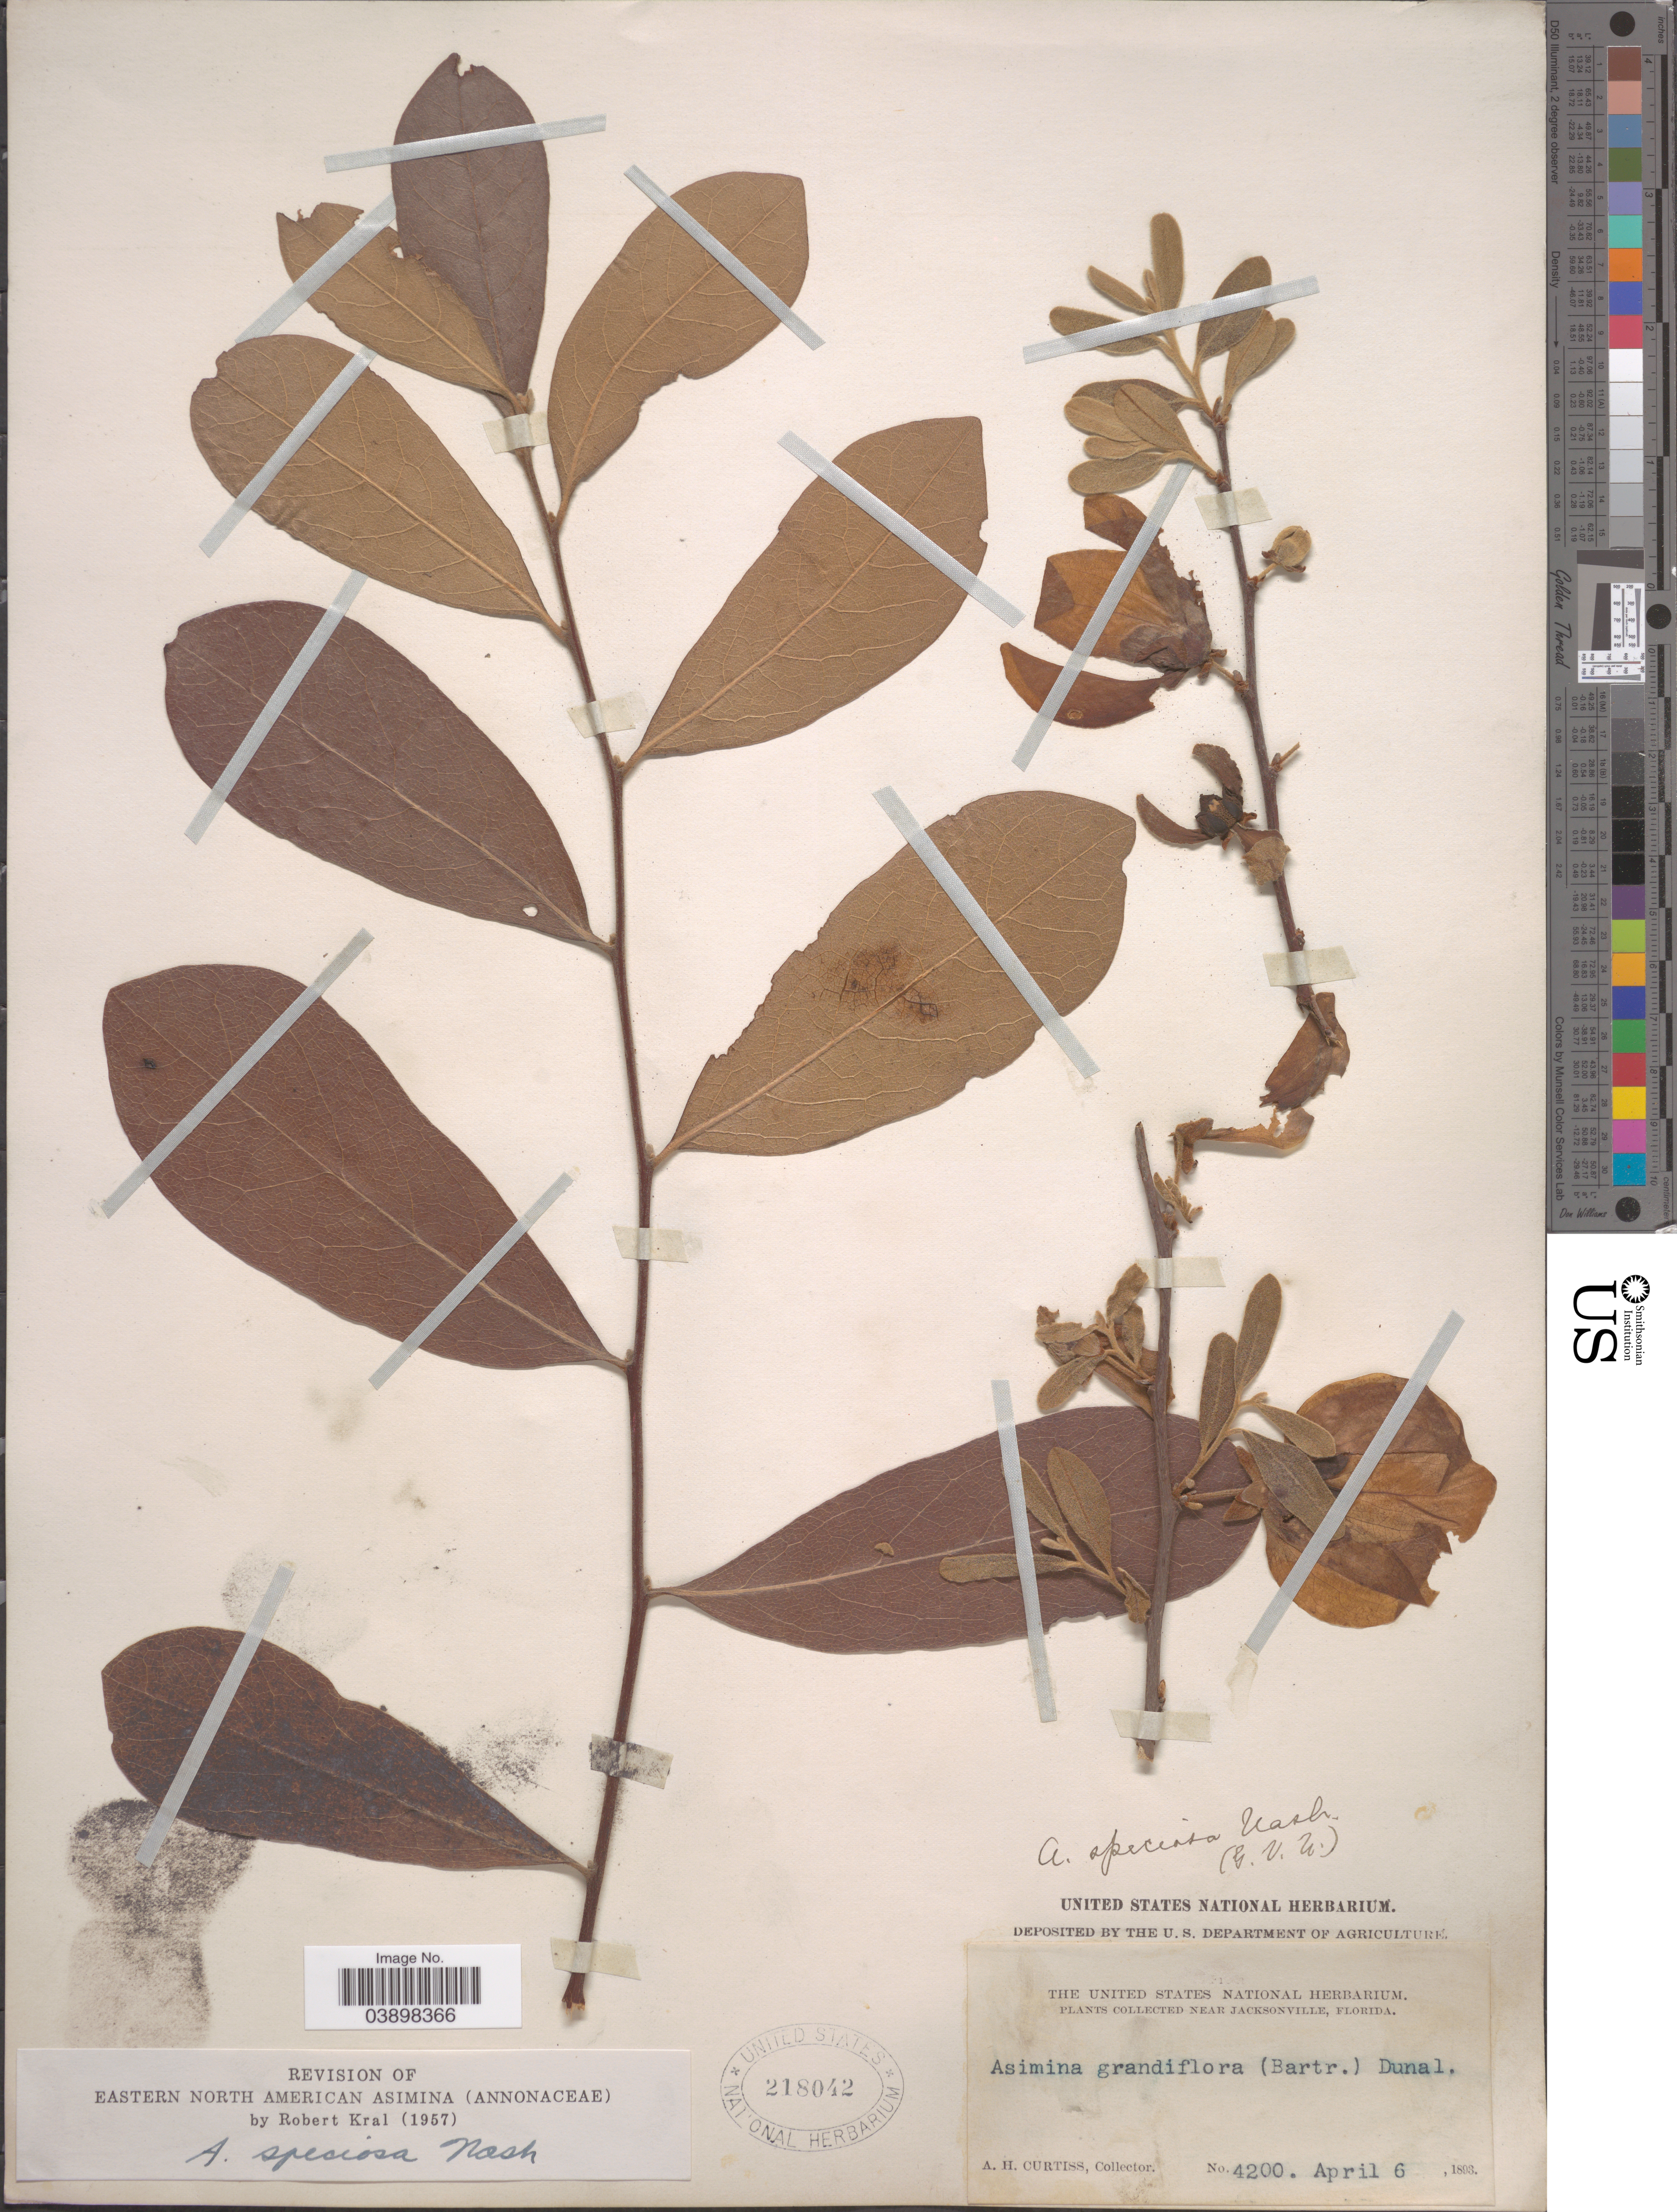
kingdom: Plantae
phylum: Tracheophyta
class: Magnoliopsida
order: Magnoliales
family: Annonaceae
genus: Asimina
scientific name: Asimina speciosa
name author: Nash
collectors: A. H. Curtiss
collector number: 4200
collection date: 1893-04-06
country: United States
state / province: Florida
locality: Near Jacksonville.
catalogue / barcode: US 218042